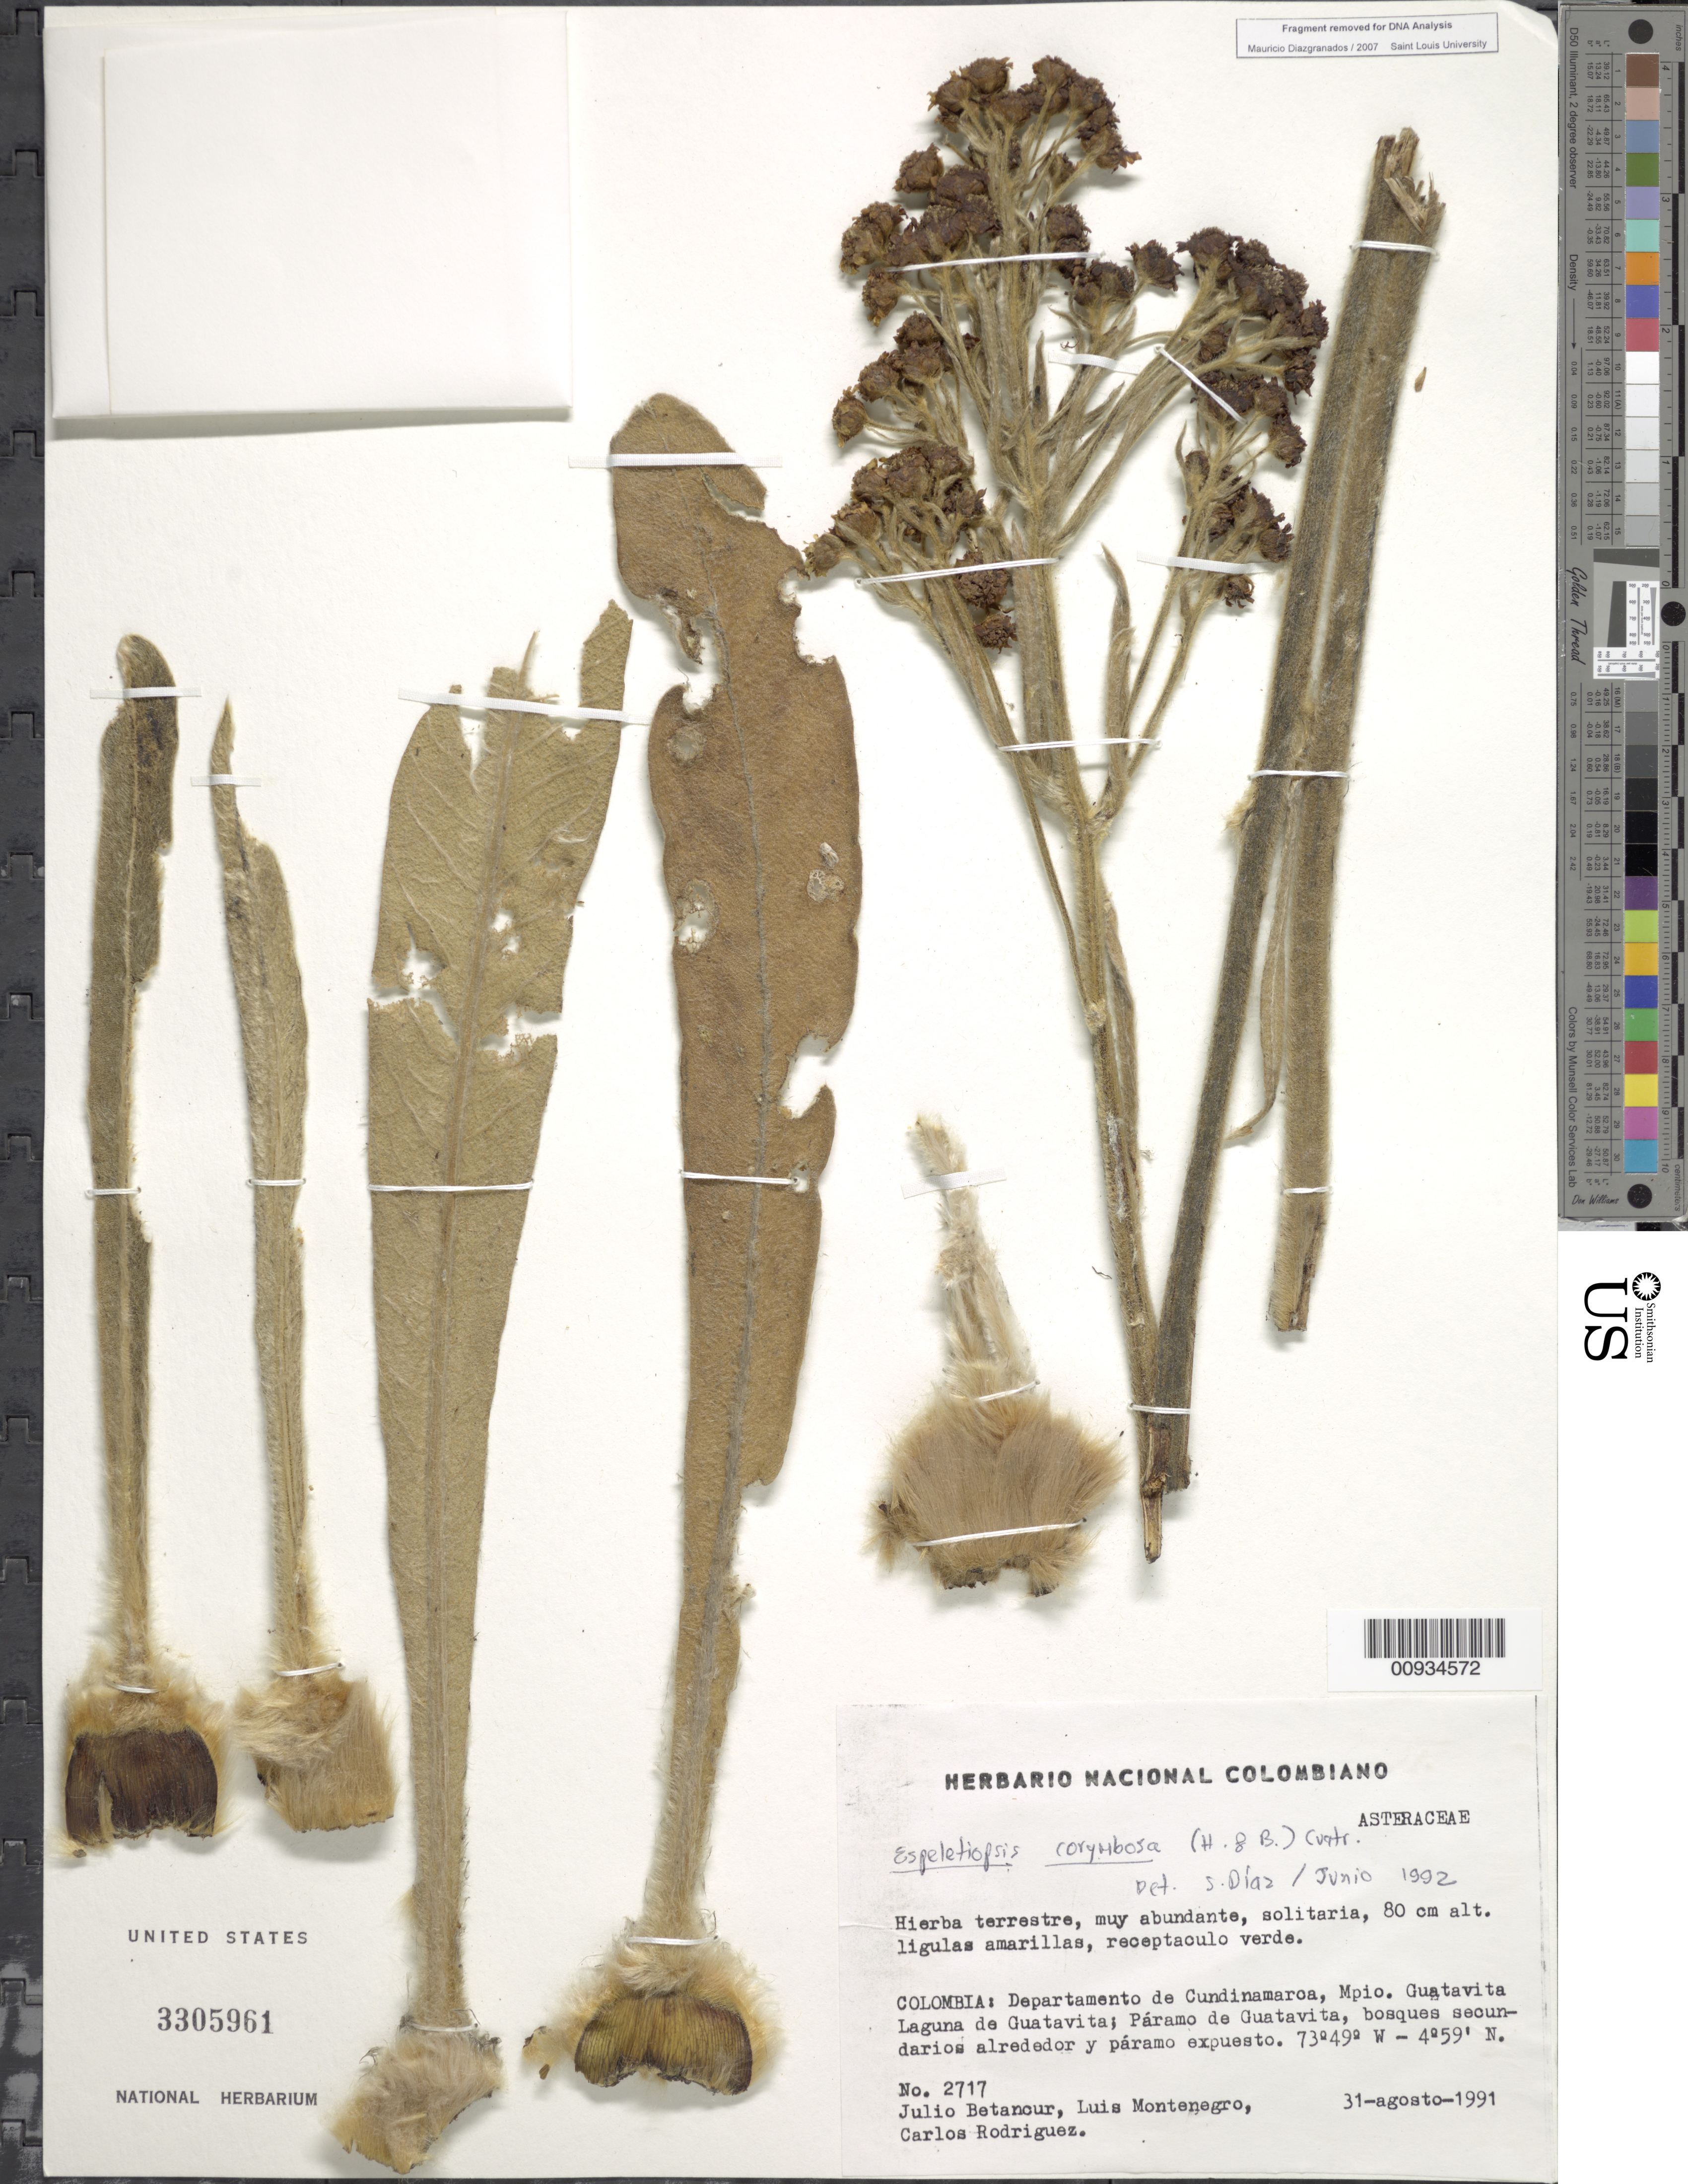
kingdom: Plantae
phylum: Tracheophyta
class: Magnoliopsida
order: Asterales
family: Asteraceae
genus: Espeletiopsis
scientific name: Espeletiopsis corymbosa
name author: (Humb. & Bonpl.) Cuatrec.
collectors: J. Betancur, L. Montenegro & C. Rodriguez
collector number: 2717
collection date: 1991-08-31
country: Colombia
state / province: Cundinamarca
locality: Departamento de Cundinamarca, Mpio. Guatavita. Laguina de Guatavita; Paramo de Guatavita,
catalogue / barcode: US 3305961